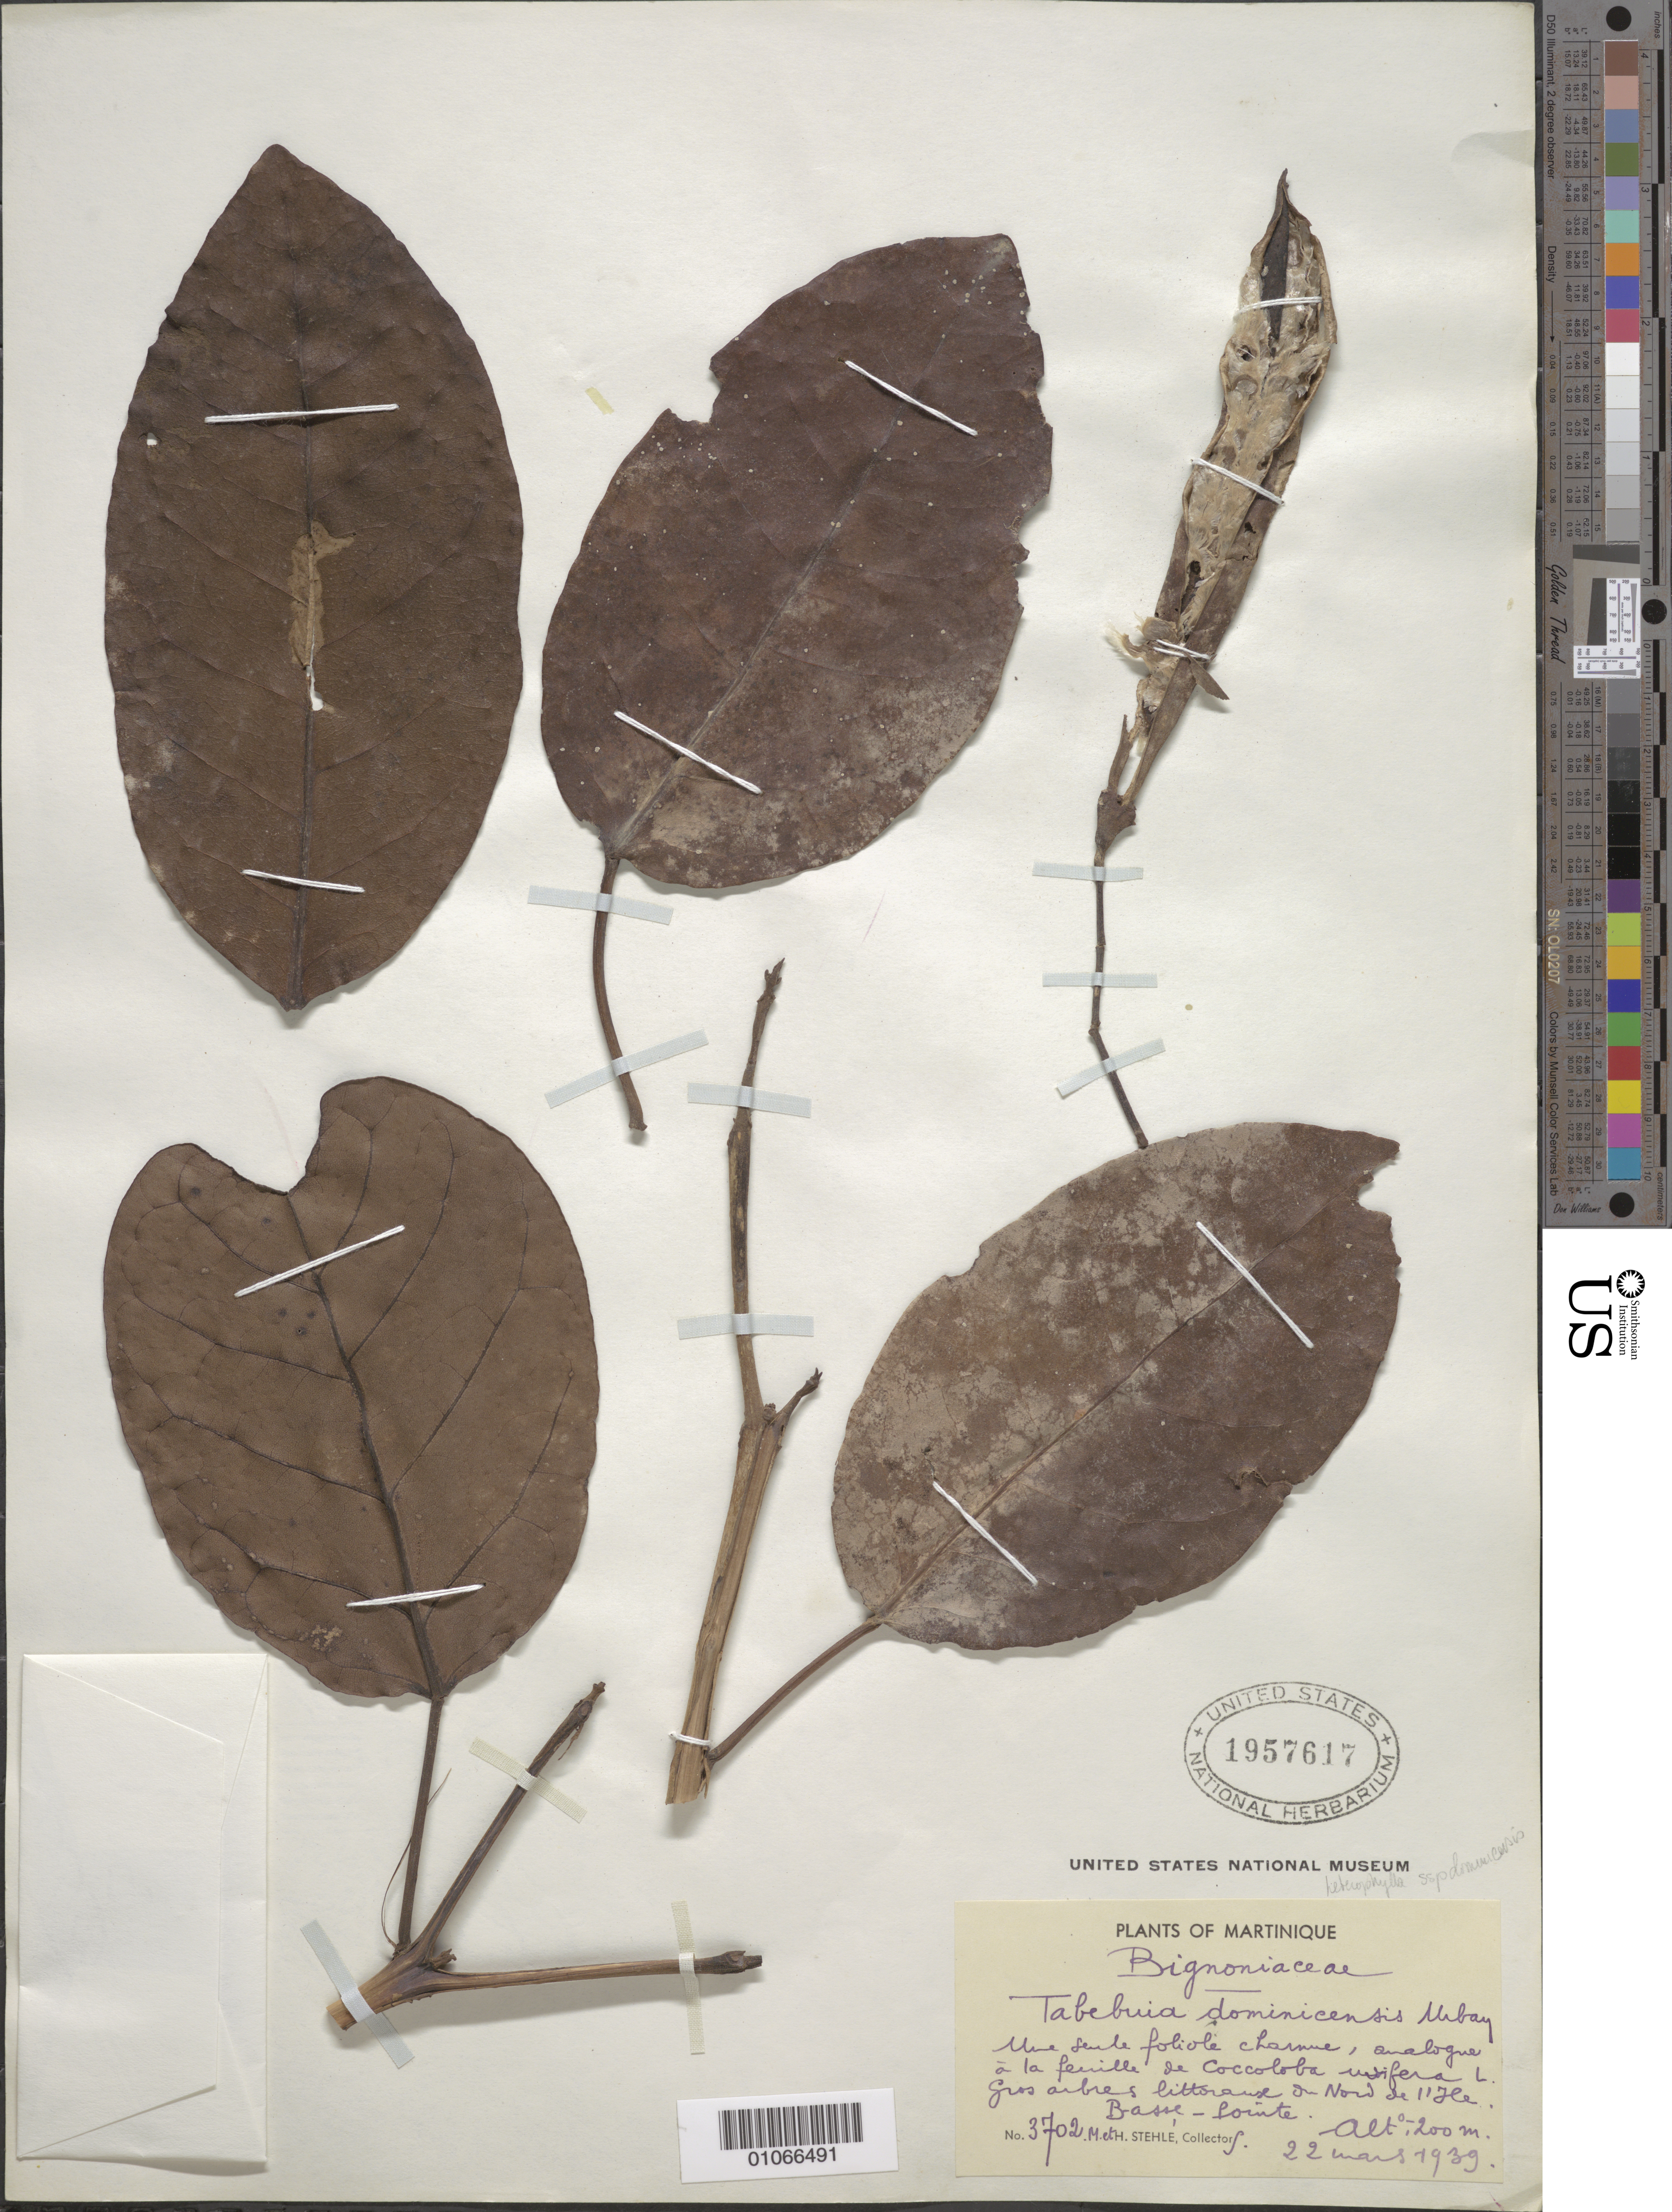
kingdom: Plantae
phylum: Tracheophyta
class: Magnoliopsida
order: Lamiales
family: Bignoniaceae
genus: Tabebuia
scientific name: Tabebuia heterophylla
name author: (DC.) Britton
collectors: H. Stehlé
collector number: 3702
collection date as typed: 21 Mar 1939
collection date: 1939-03-21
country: Martinique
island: Martinique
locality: Basse-Pointe.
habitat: Large trees north of Basse-Pointe.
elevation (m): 200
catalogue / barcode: US 1957617